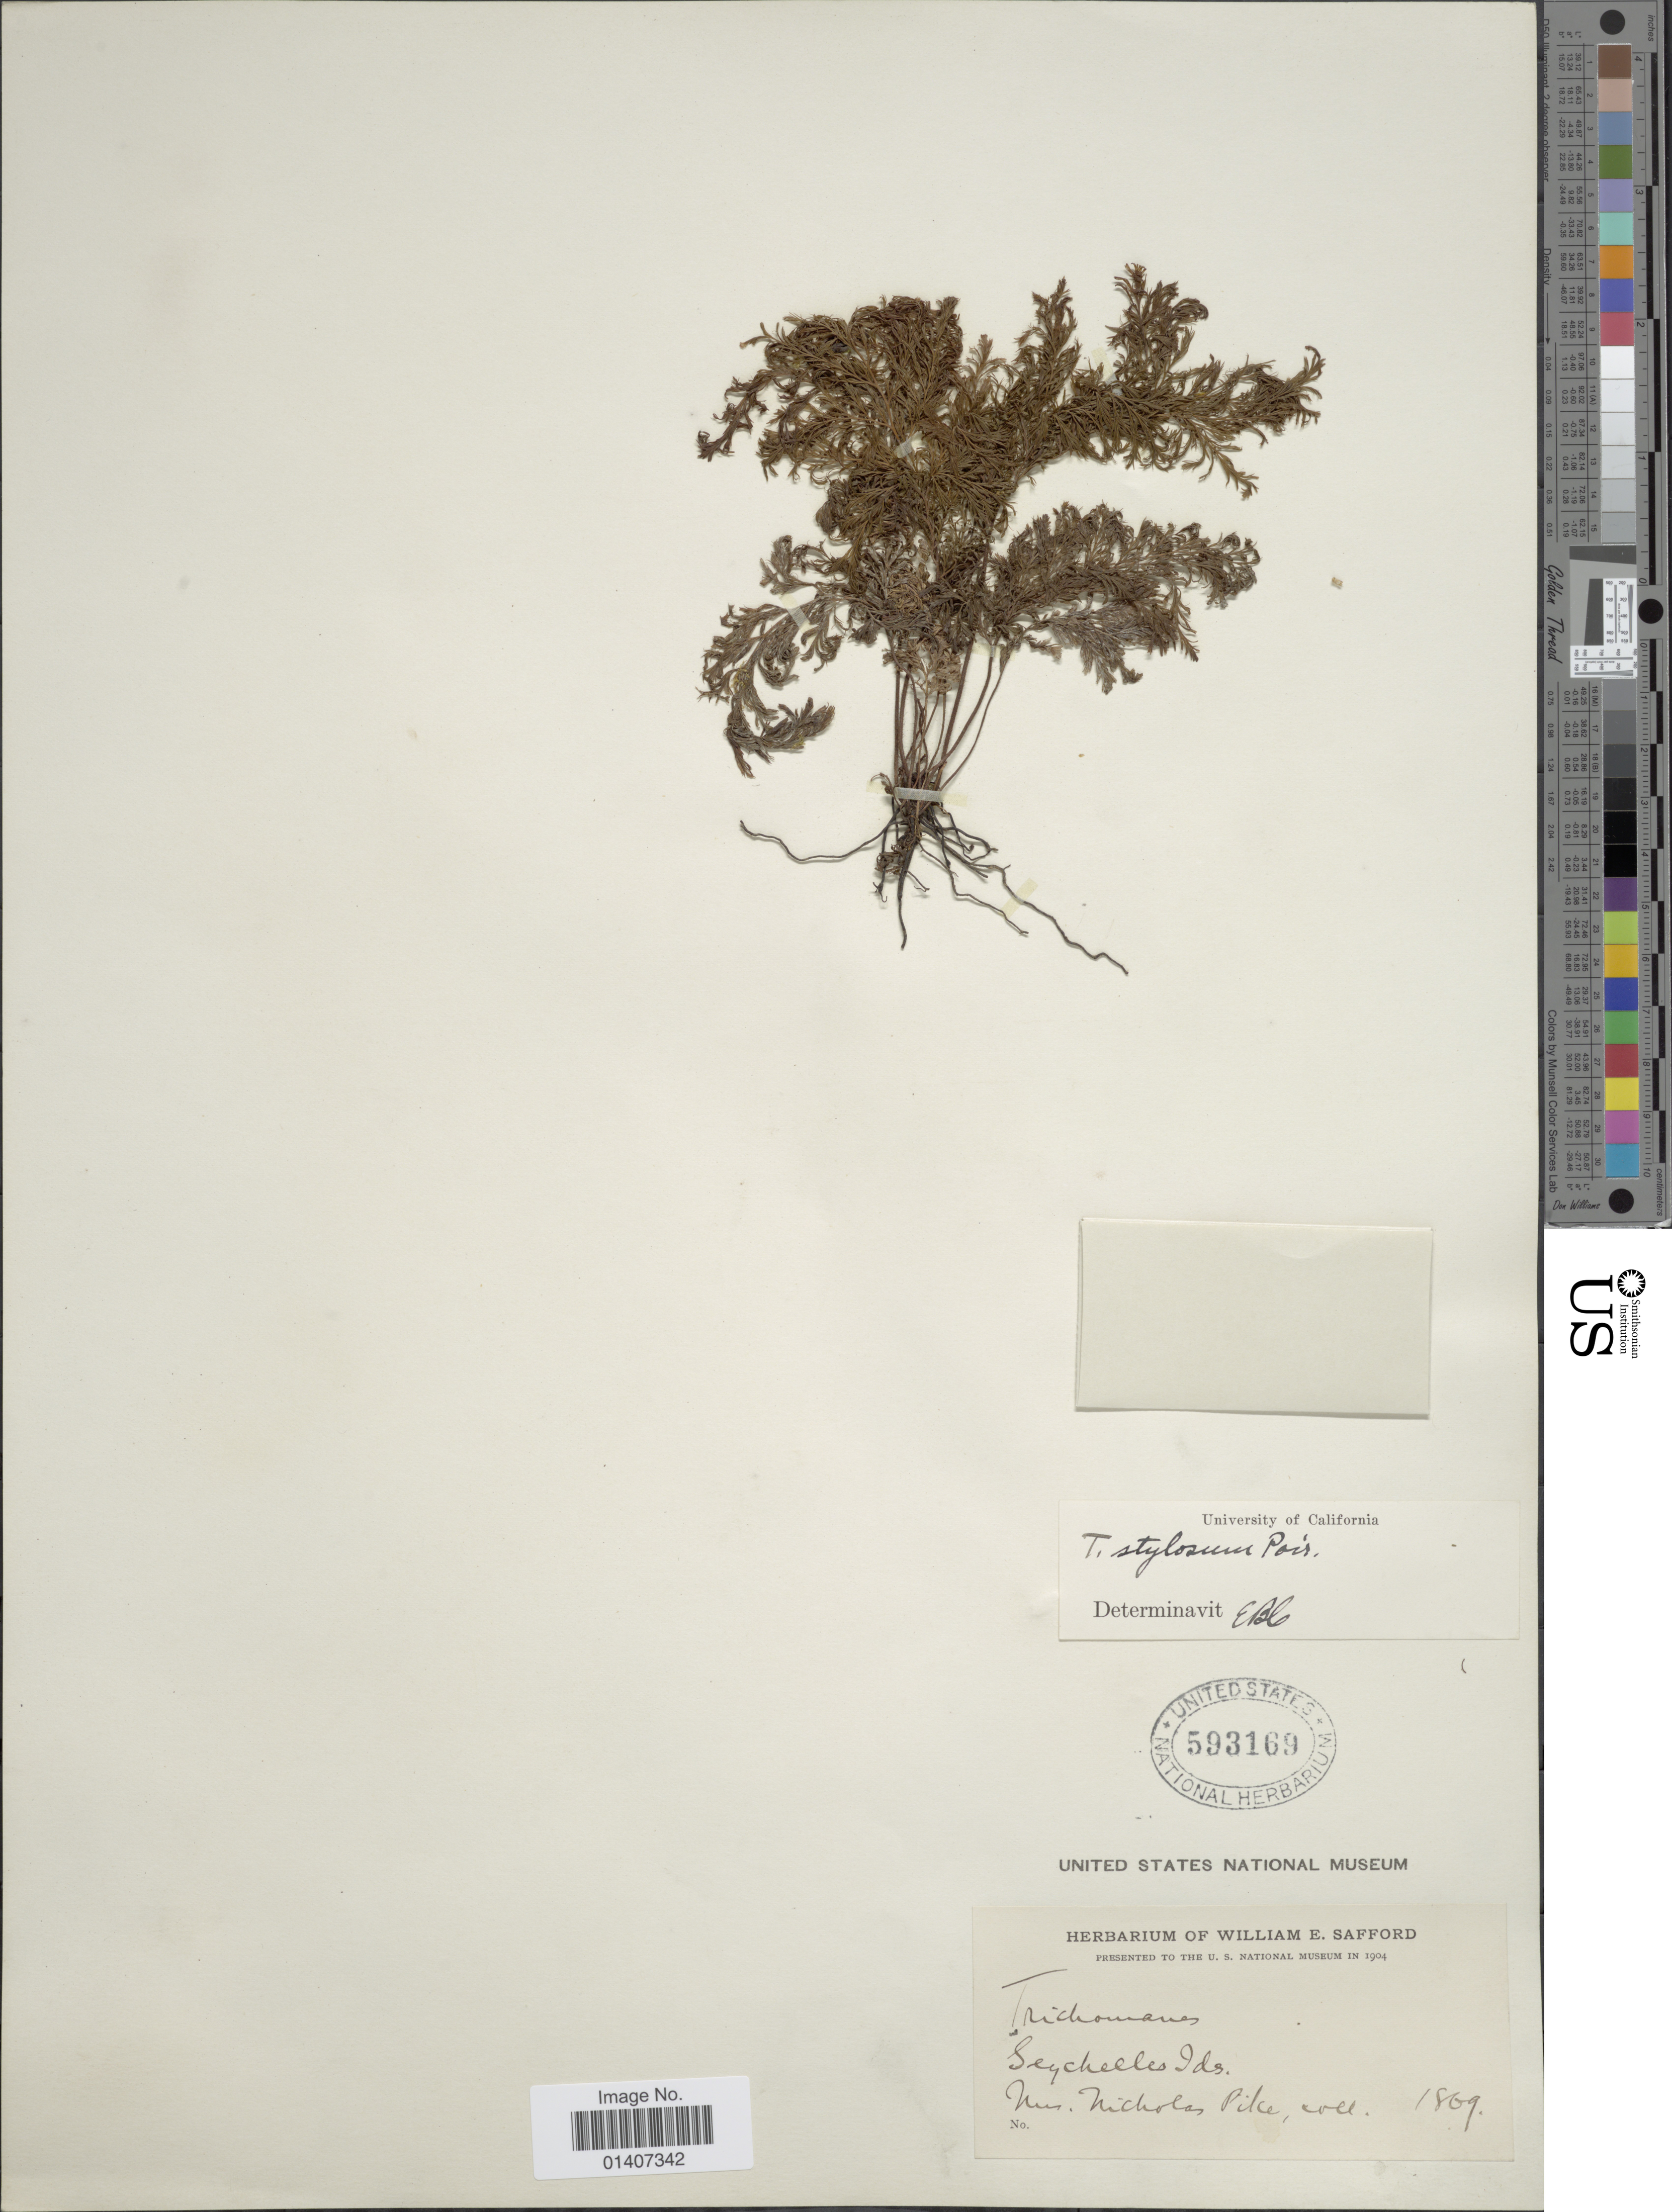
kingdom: Plantae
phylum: Tracheophyta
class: Polypodiopsida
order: Hymenophyllales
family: Hymenophyllaceae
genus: Abrodictyum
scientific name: Abrodictyum tamarisciforme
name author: (Jacq.) Ebihara & Dubuisson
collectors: N. Pike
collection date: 1869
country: Seychelles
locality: Seychelles Ids.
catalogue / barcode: US 593169